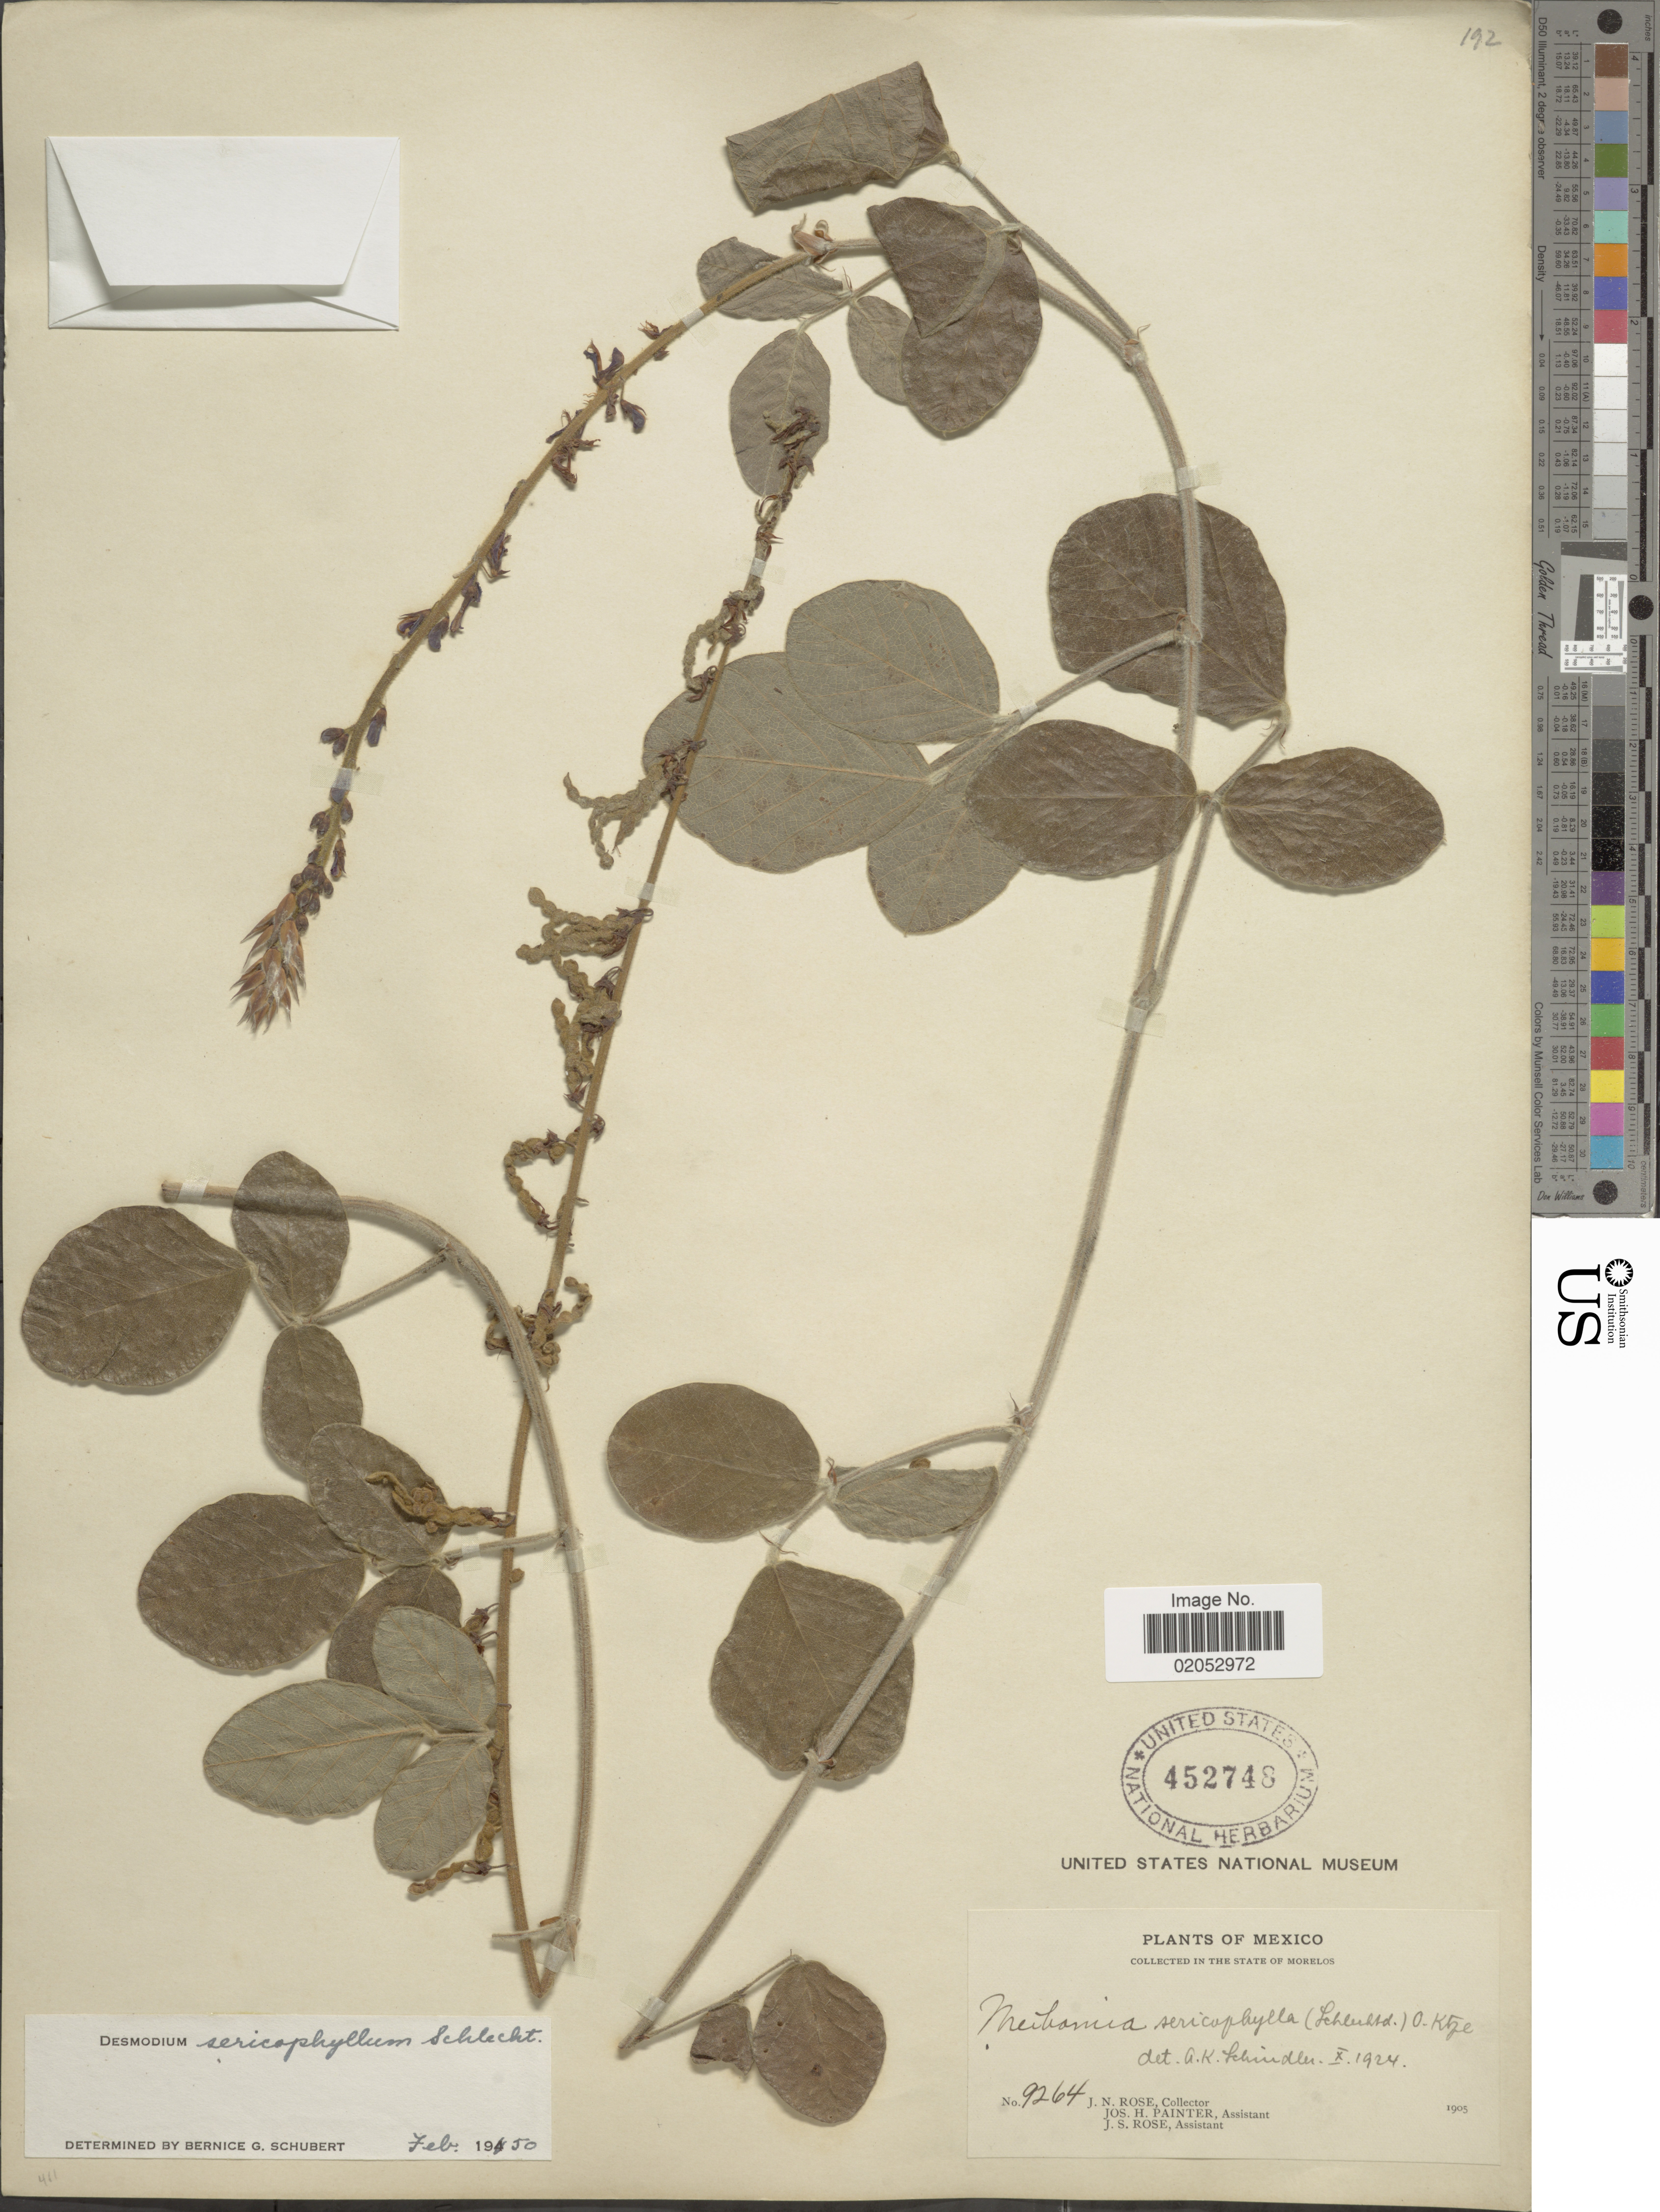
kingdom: Plantae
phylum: Tracheophyta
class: Magnoliopsida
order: Fabales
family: Fabaceae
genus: Desmodium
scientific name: Desmodium sericophyllum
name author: Schltdl.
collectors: J. N. Rose, J. H. Painter & J. S. Rose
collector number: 9264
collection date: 1905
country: Mexico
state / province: Morelos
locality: In the State of Morelos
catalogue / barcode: US 452748